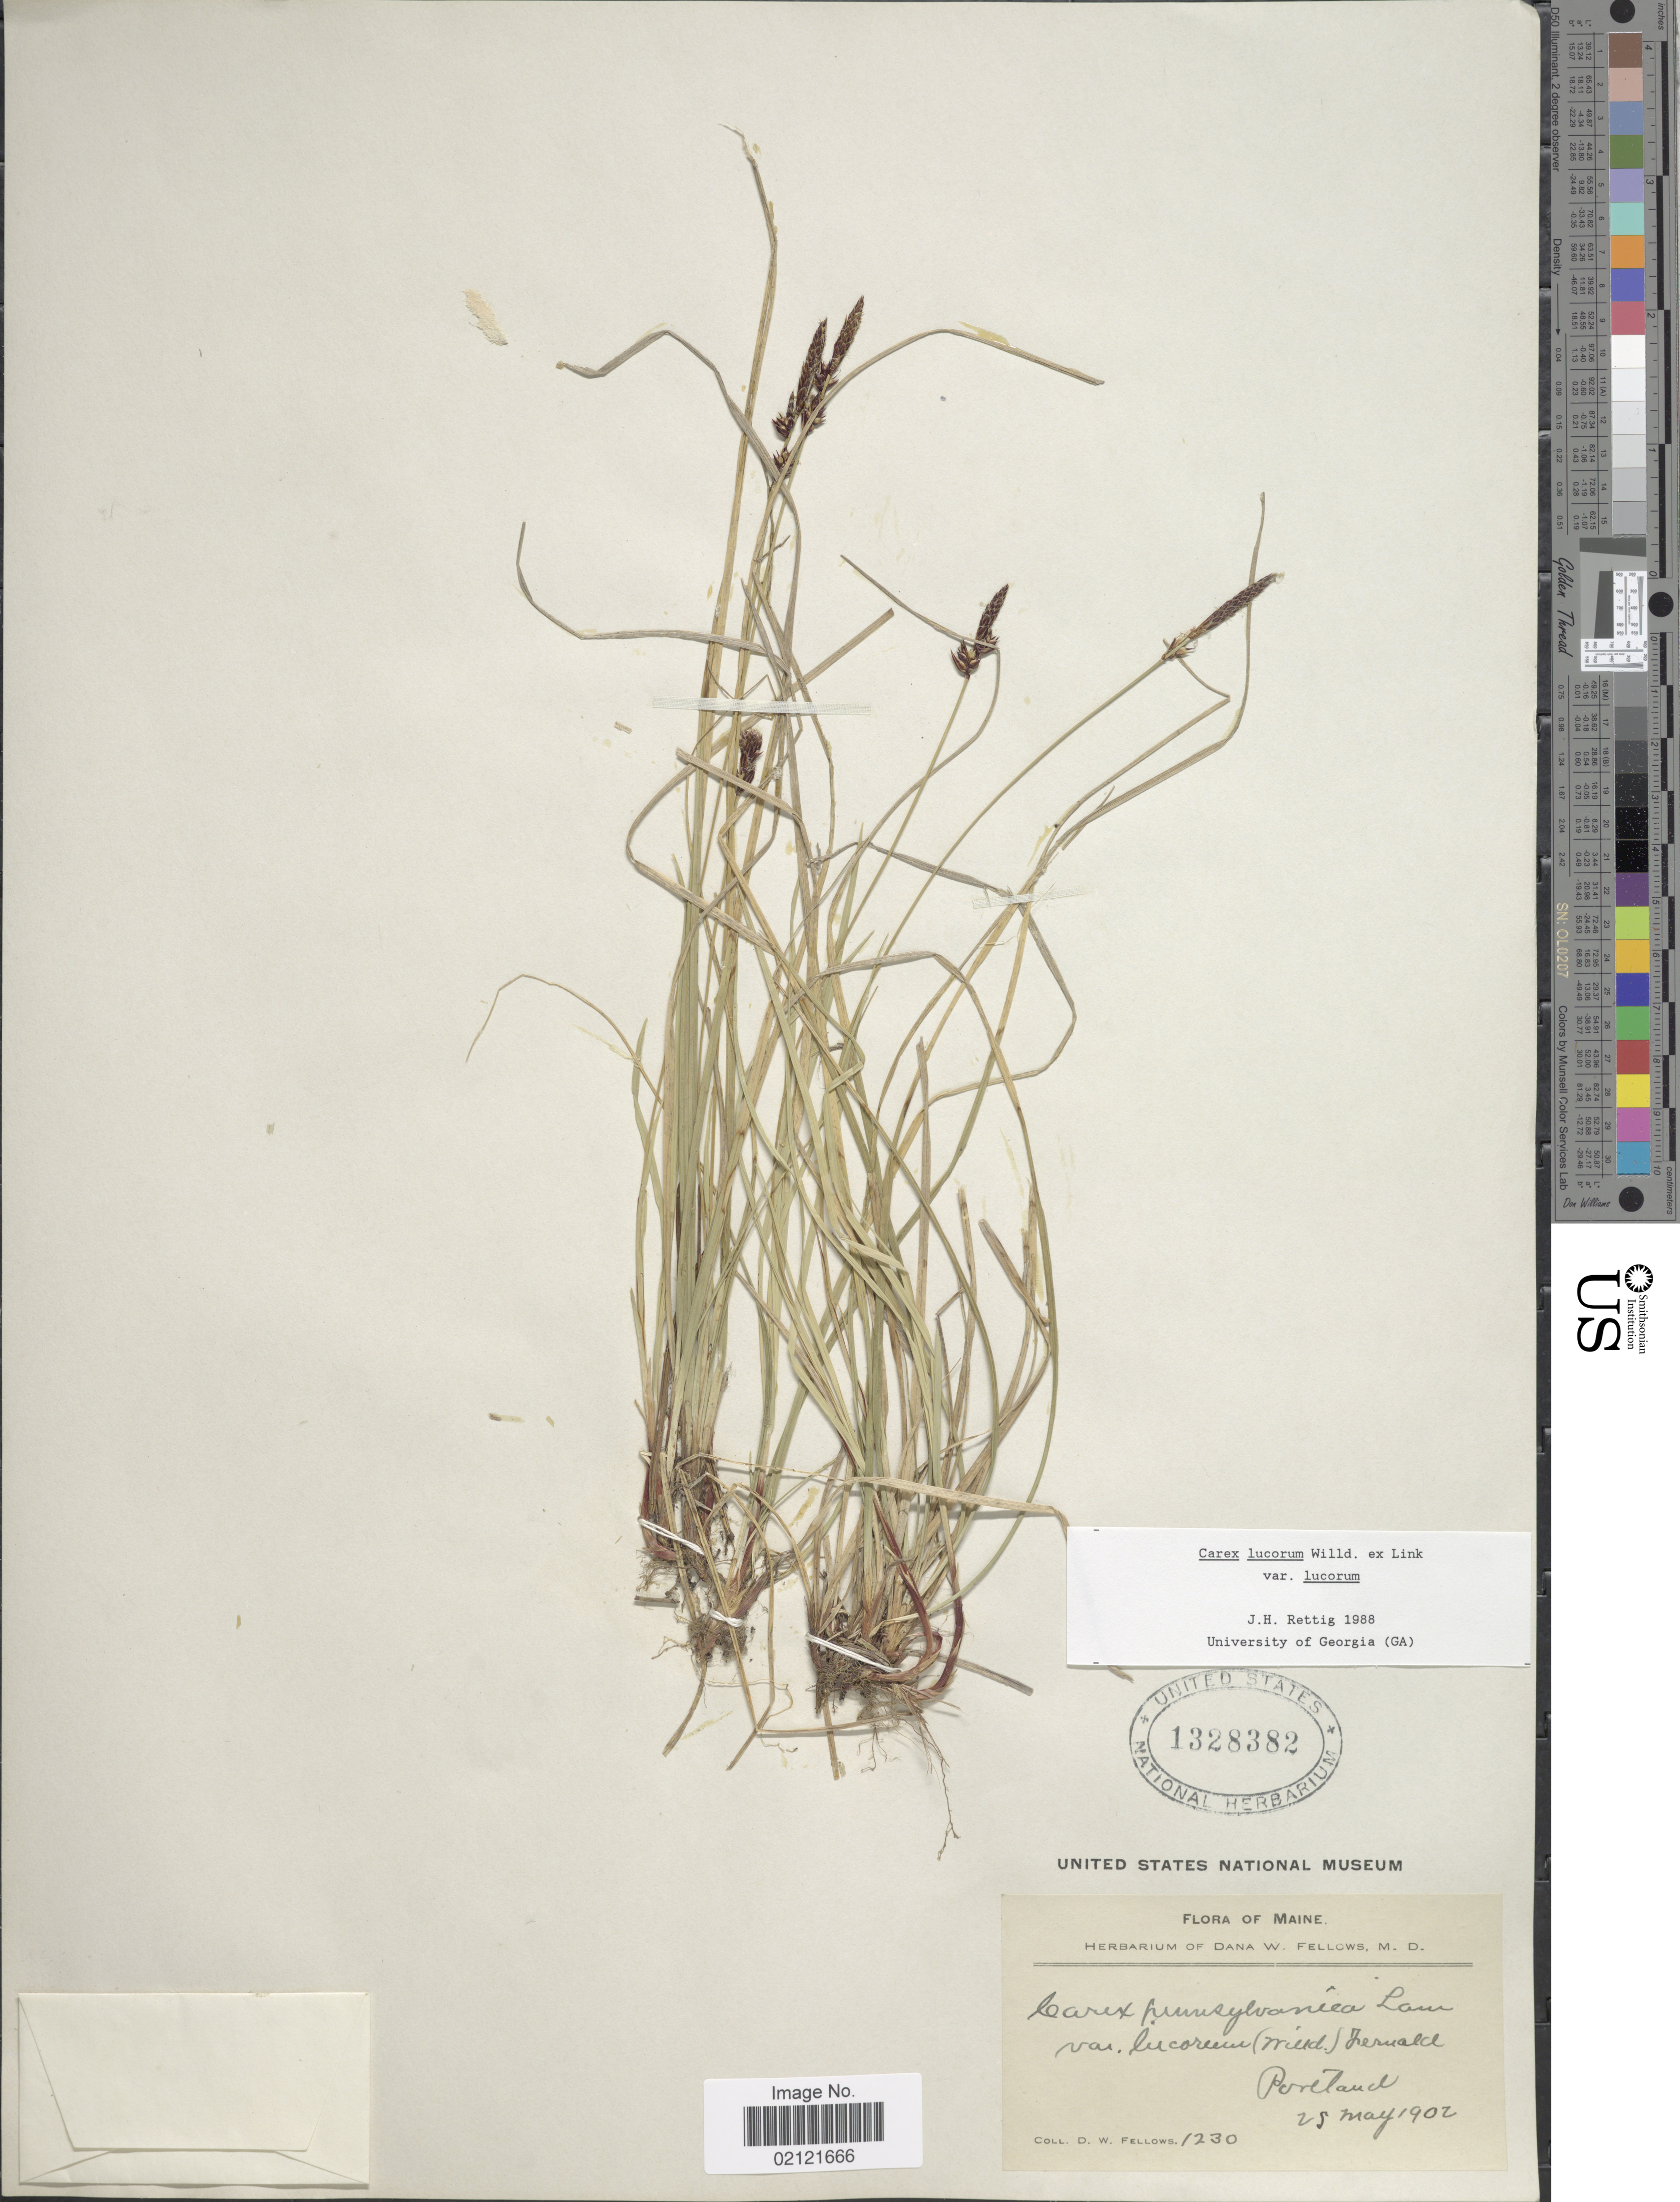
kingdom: Plantae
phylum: Tracheophyta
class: Liliopsida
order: Poales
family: Cyperaceae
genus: Carex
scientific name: Carex lucorum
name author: Willd.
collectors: D. W. Fellows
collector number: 1230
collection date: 1902-05-25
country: United States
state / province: Maine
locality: Portland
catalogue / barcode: US 1328382